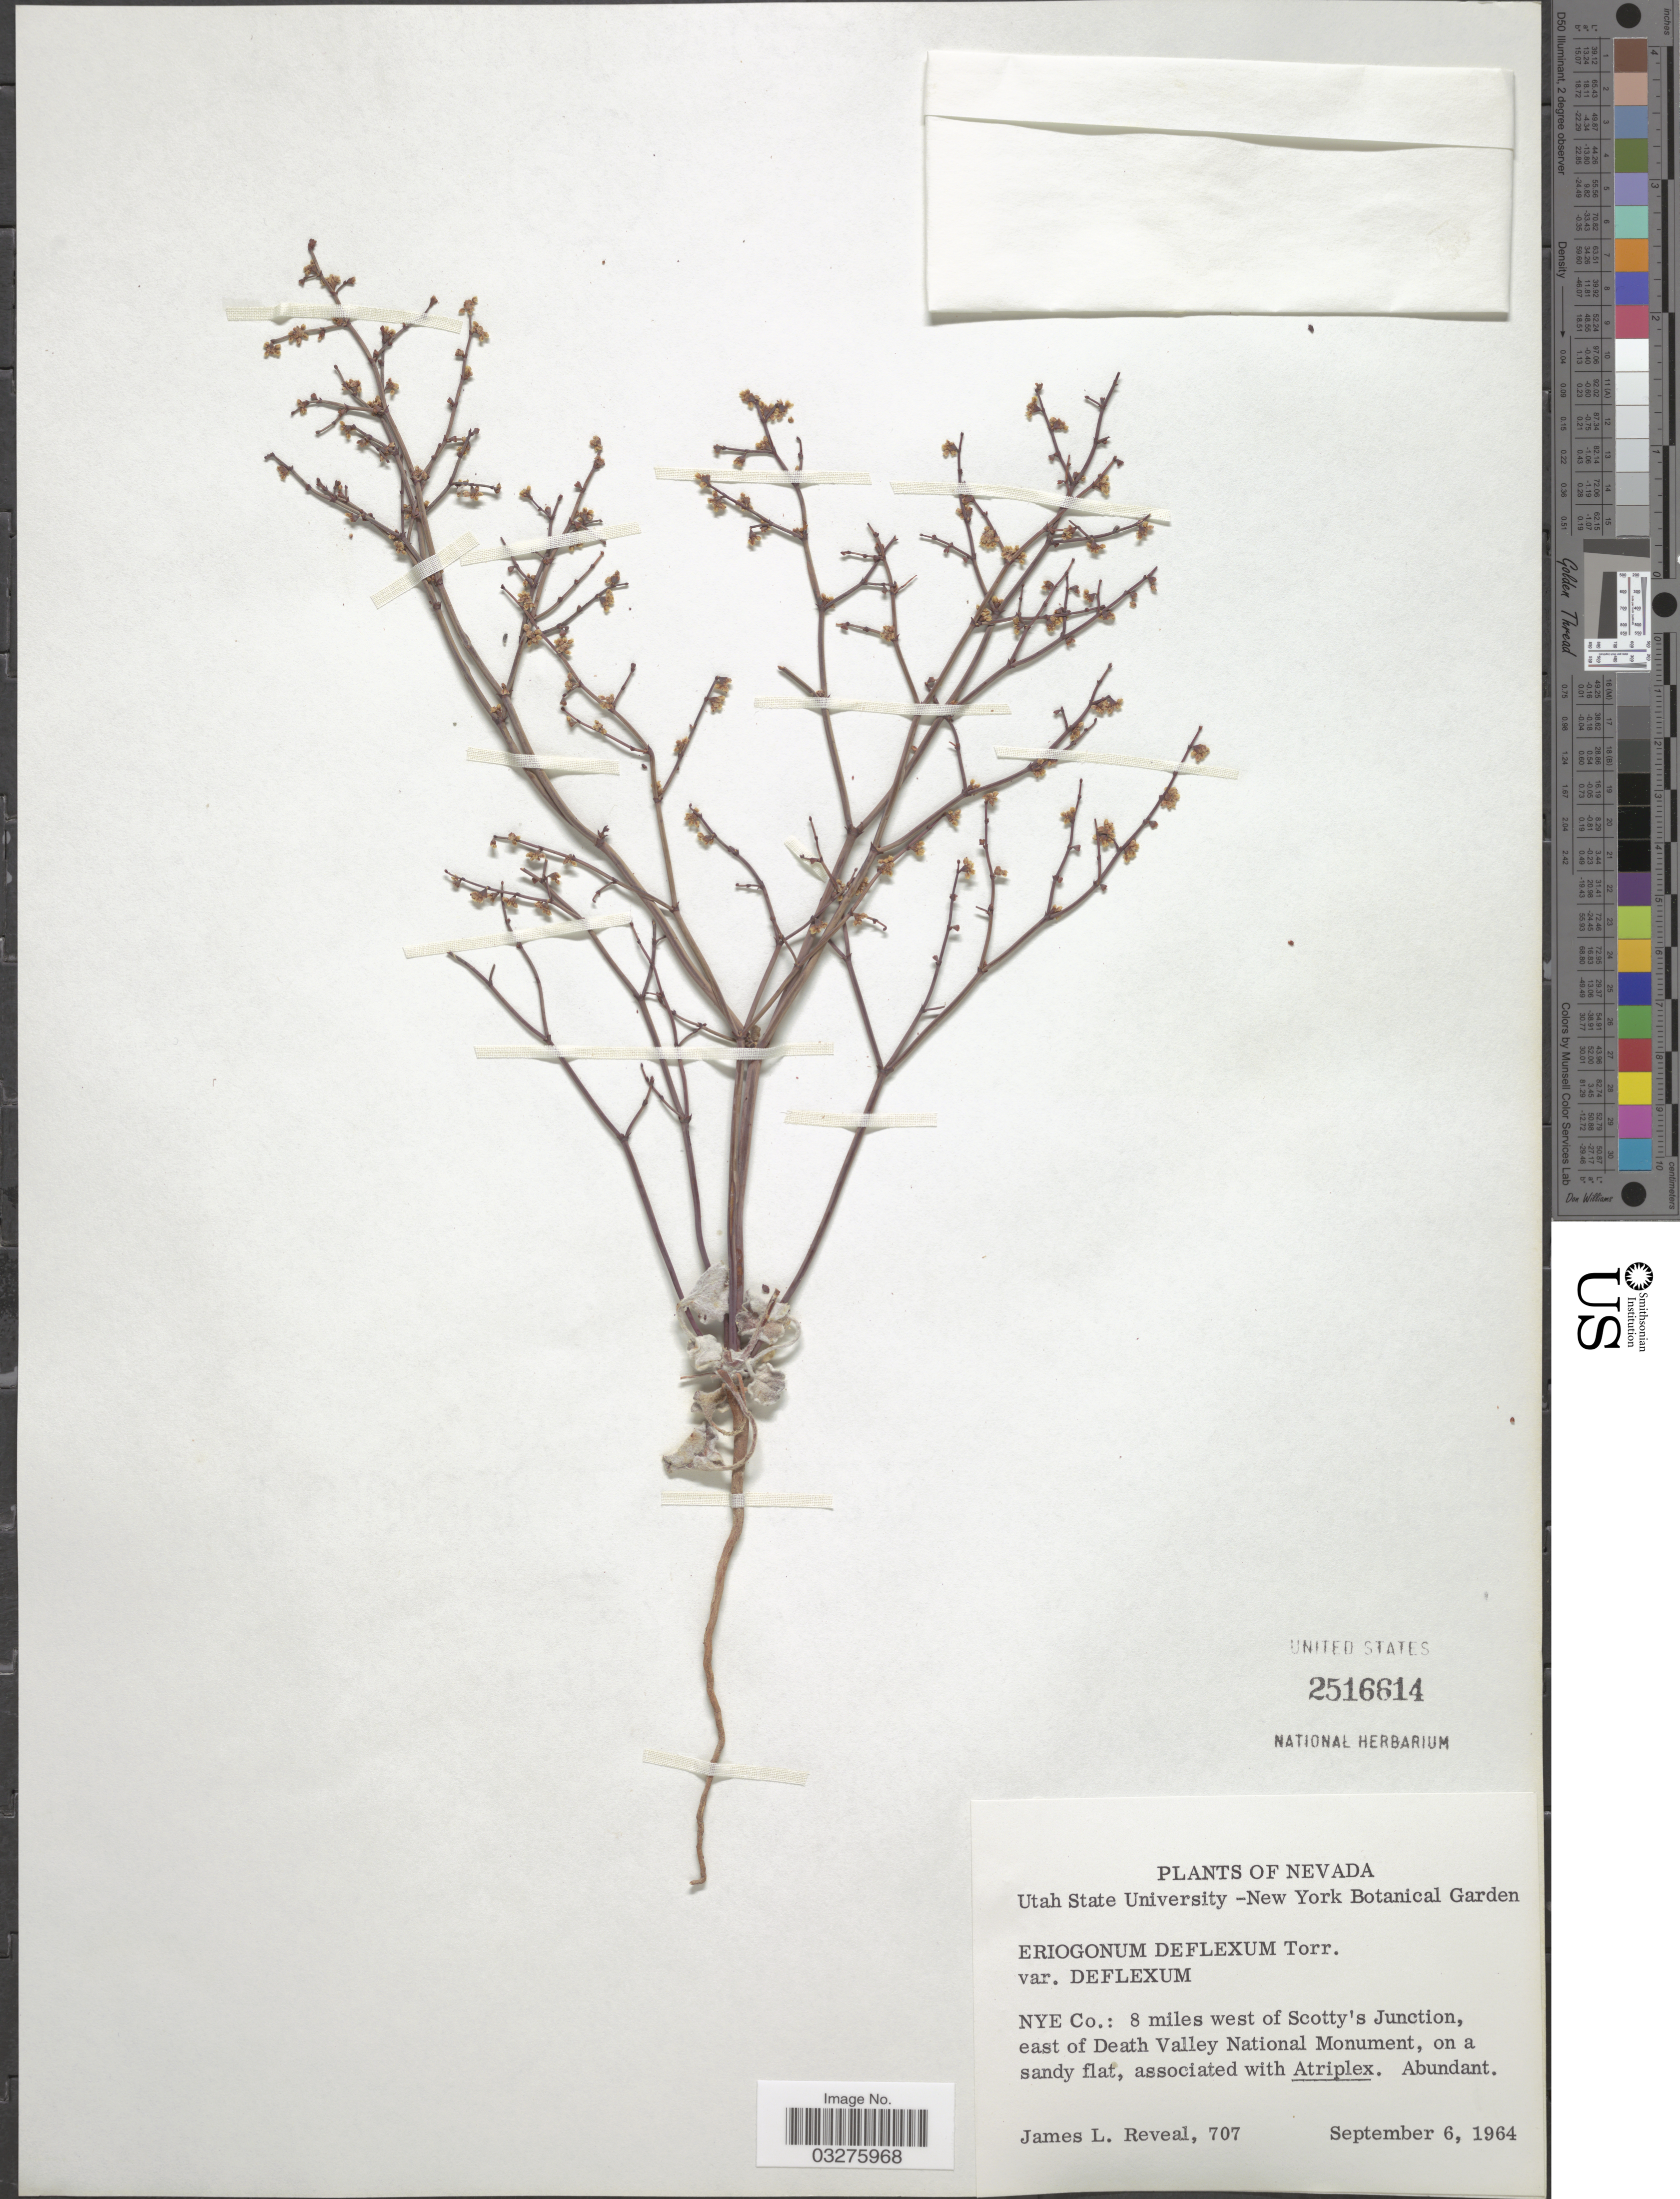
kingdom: Plantae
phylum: Tracheophyta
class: Magnoliopsida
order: Caryophyllales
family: Polygonaceae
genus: Eriogonum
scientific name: Eriogonum deflexum var. nevadense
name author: Reveal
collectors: J. L. Reveal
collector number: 707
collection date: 1964-09-06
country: United States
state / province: Nevada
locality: Nye Co.: 8 miles west of Scotty's Junction, east of Death Valley National Monument.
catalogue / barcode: US 2516614